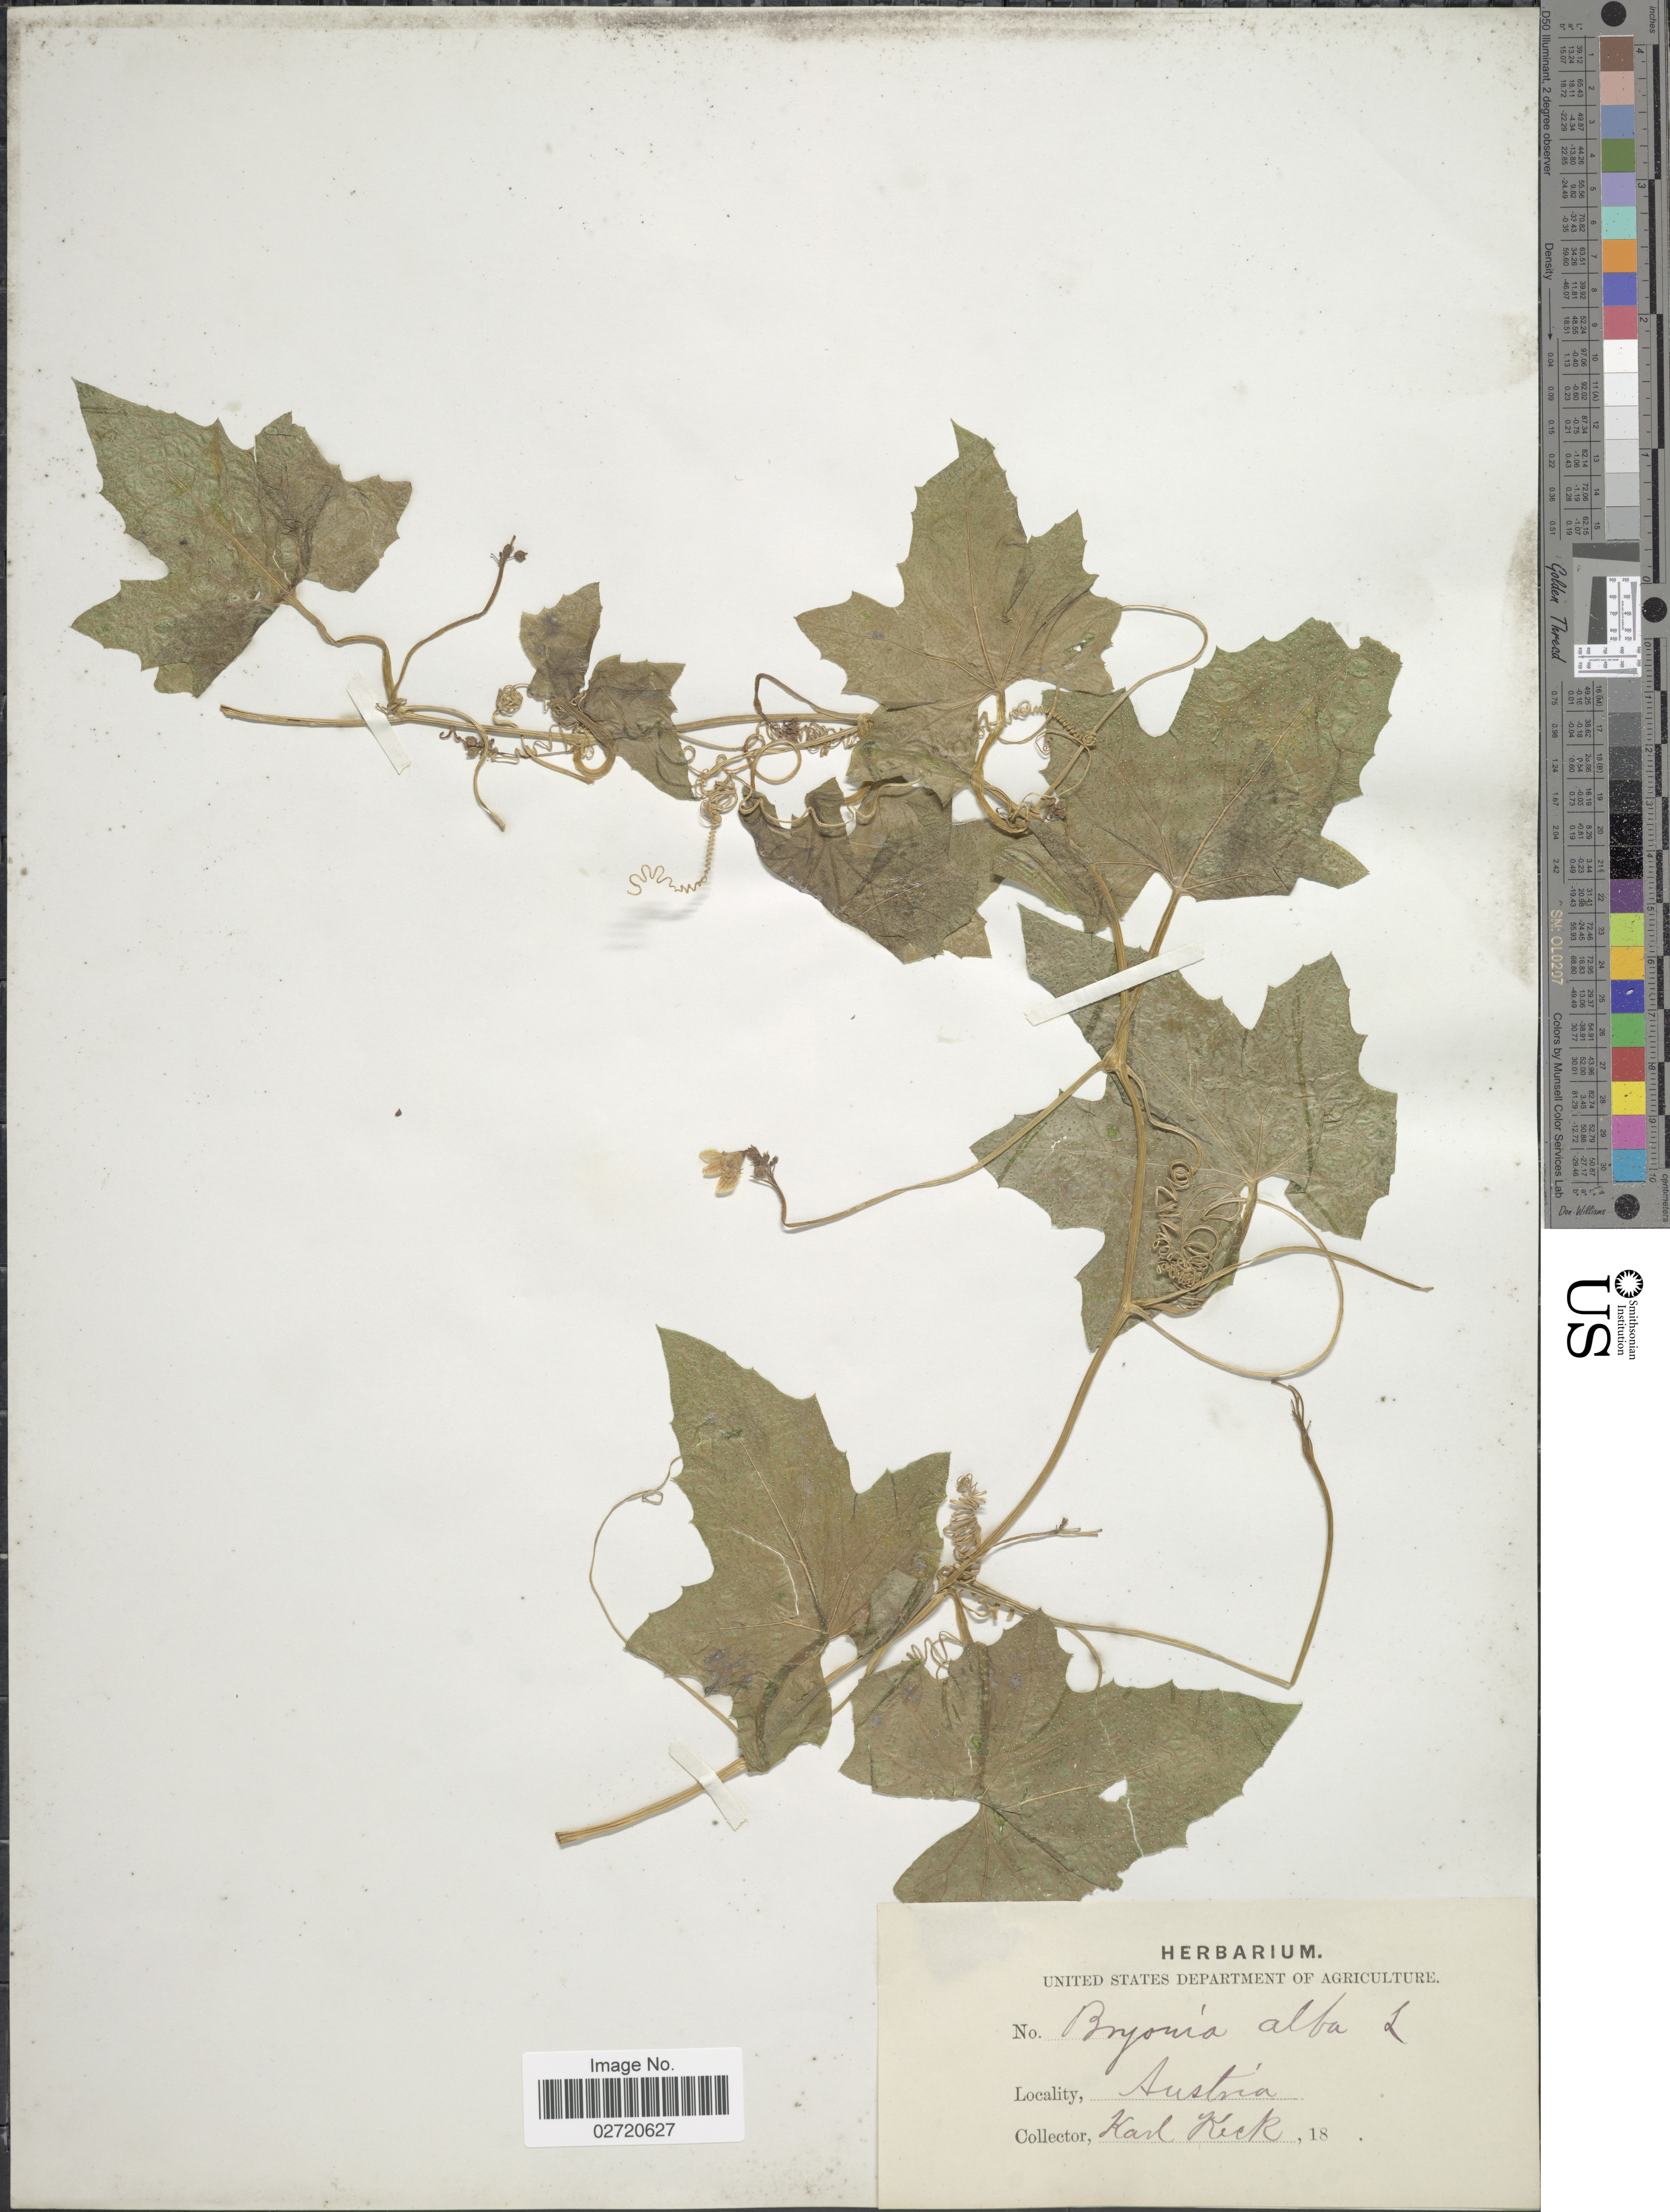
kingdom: Plantae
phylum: Tracheophyta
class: Magnoliopsida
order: Cucurbitales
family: Cucurbitaceae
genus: Bryonia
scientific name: Bryonia alba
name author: L.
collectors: K. Keck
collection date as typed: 18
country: Austria